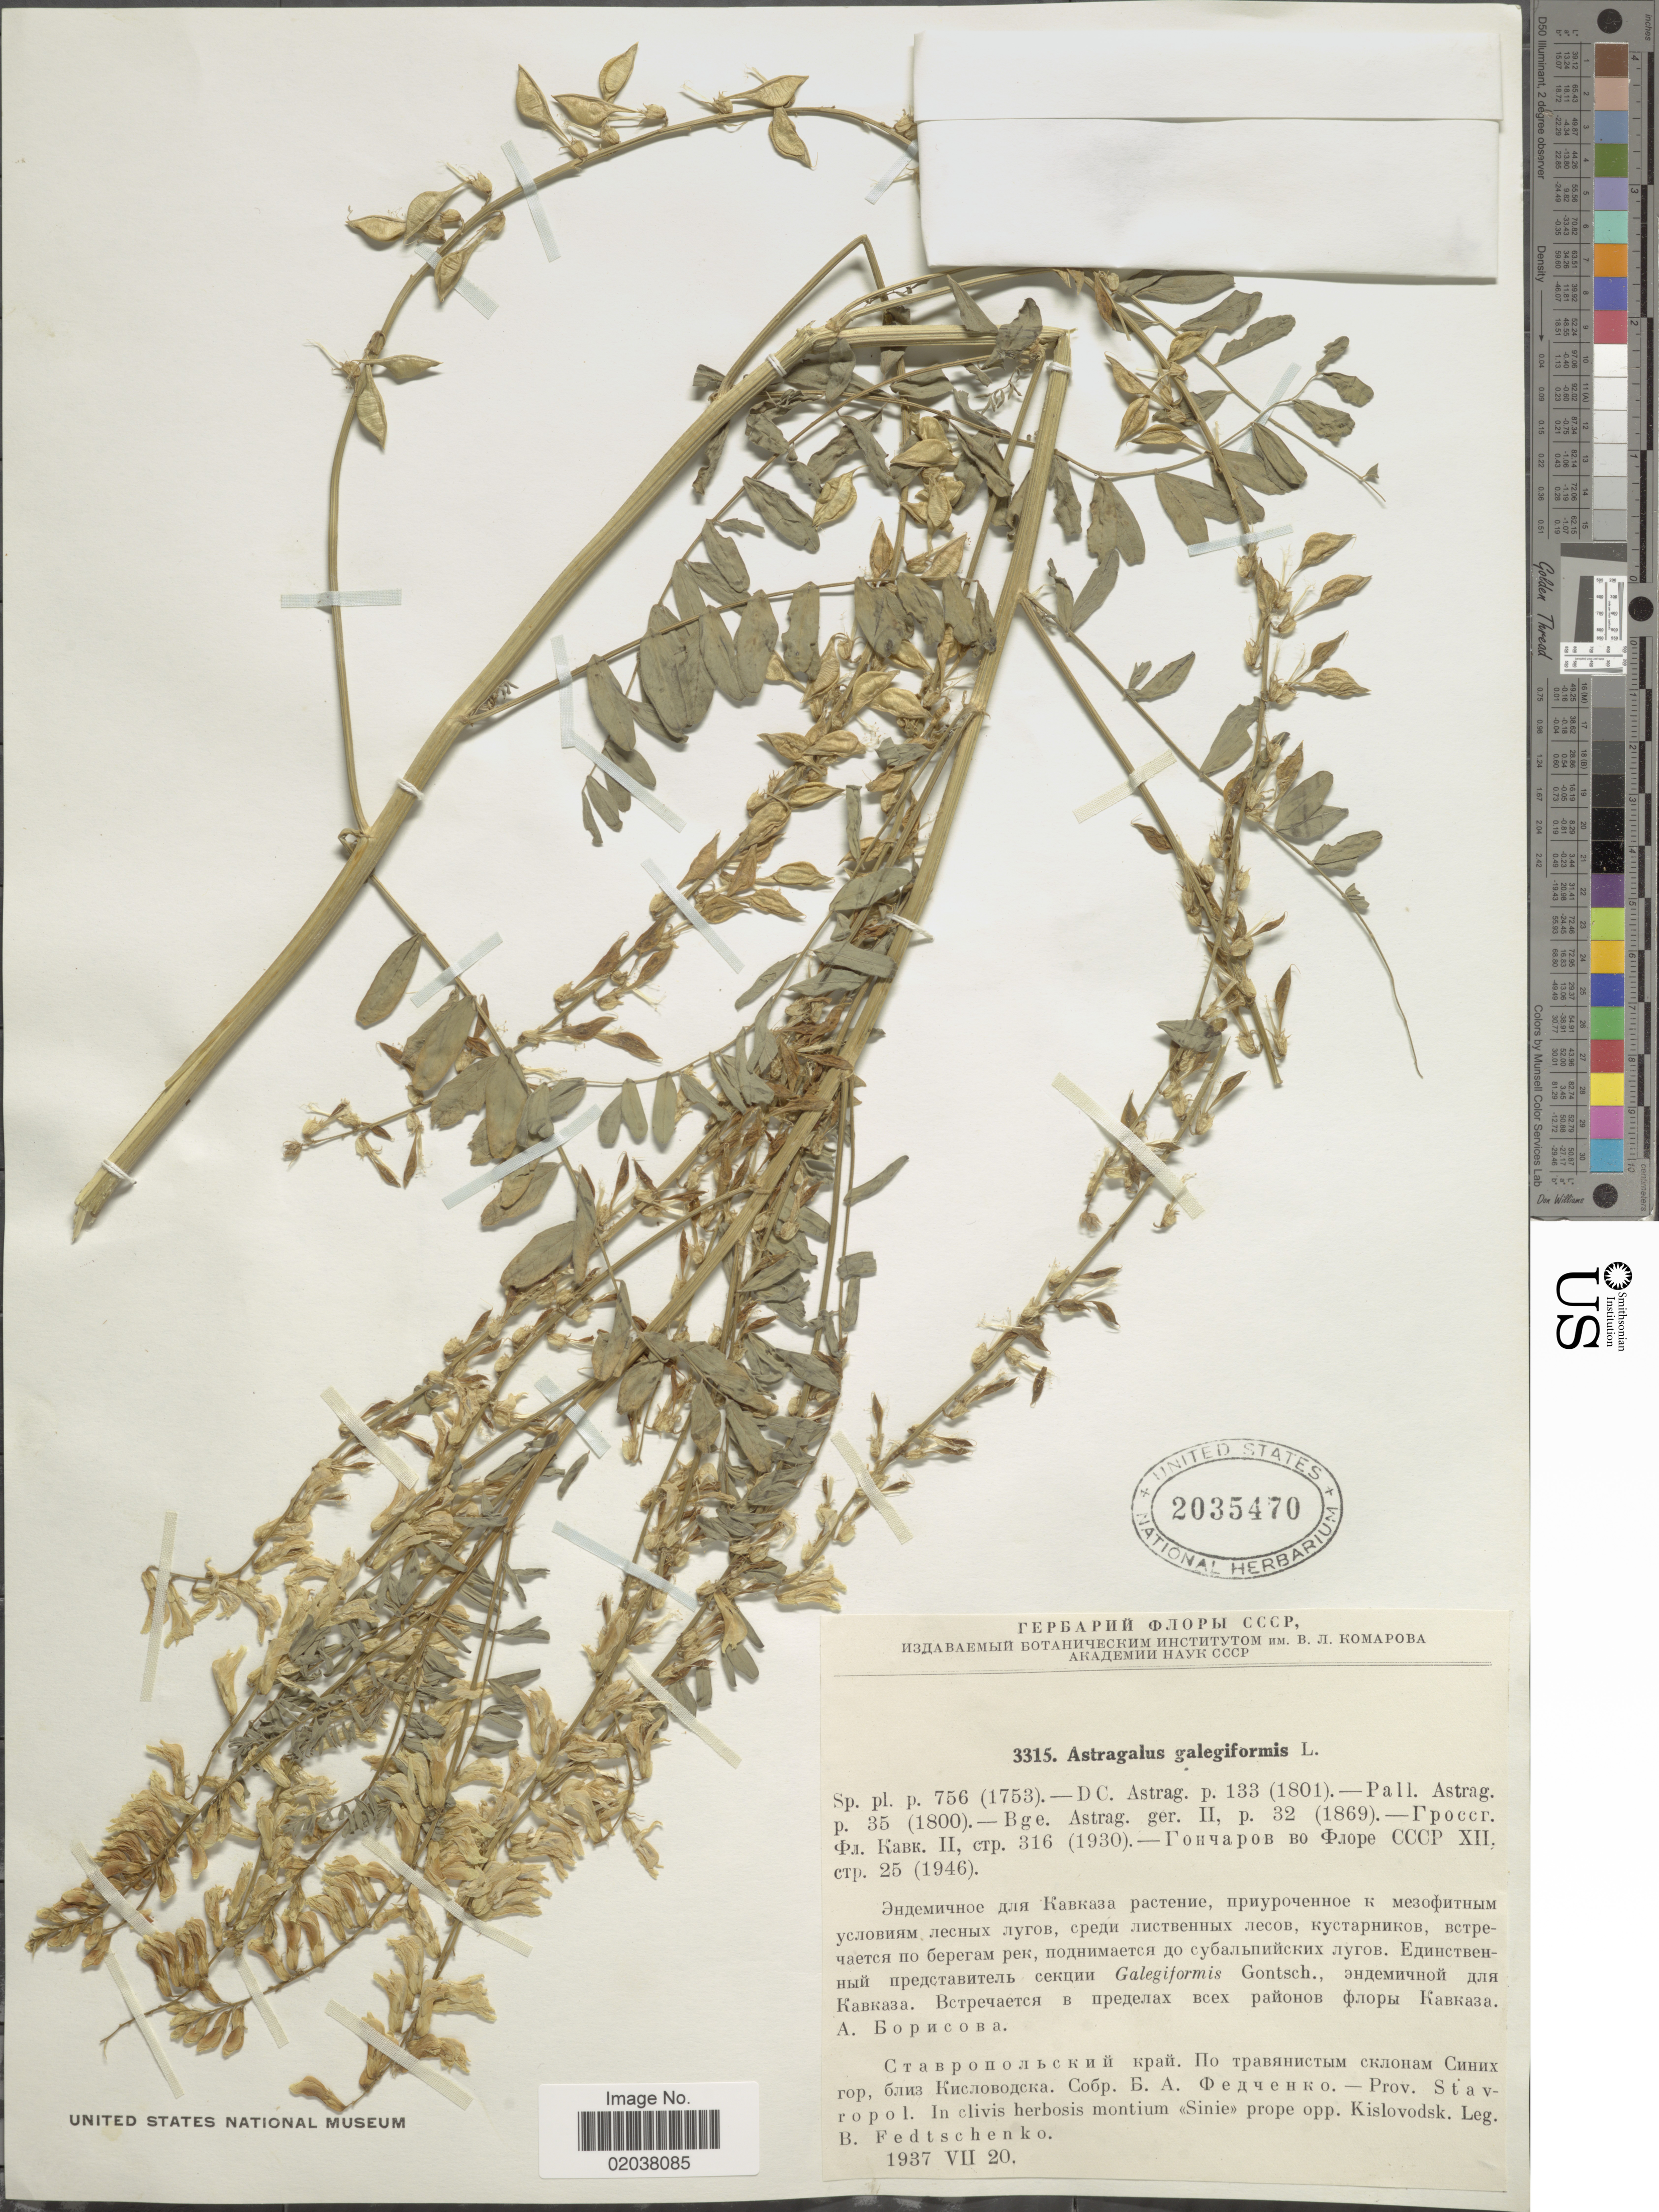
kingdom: Plantae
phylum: Tracheophyta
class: Magnoliopsida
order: Fabales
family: Fabaceae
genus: Astragalus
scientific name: Astragalus galegiformis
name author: L.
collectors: B. Fedtschenko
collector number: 3315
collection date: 1937-07-20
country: Russian Federation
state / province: Stavropol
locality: Prov. Stavropol. In clivis herbosis montium <<Sinie>> prope opp. Kislovodsk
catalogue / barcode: US 2035470